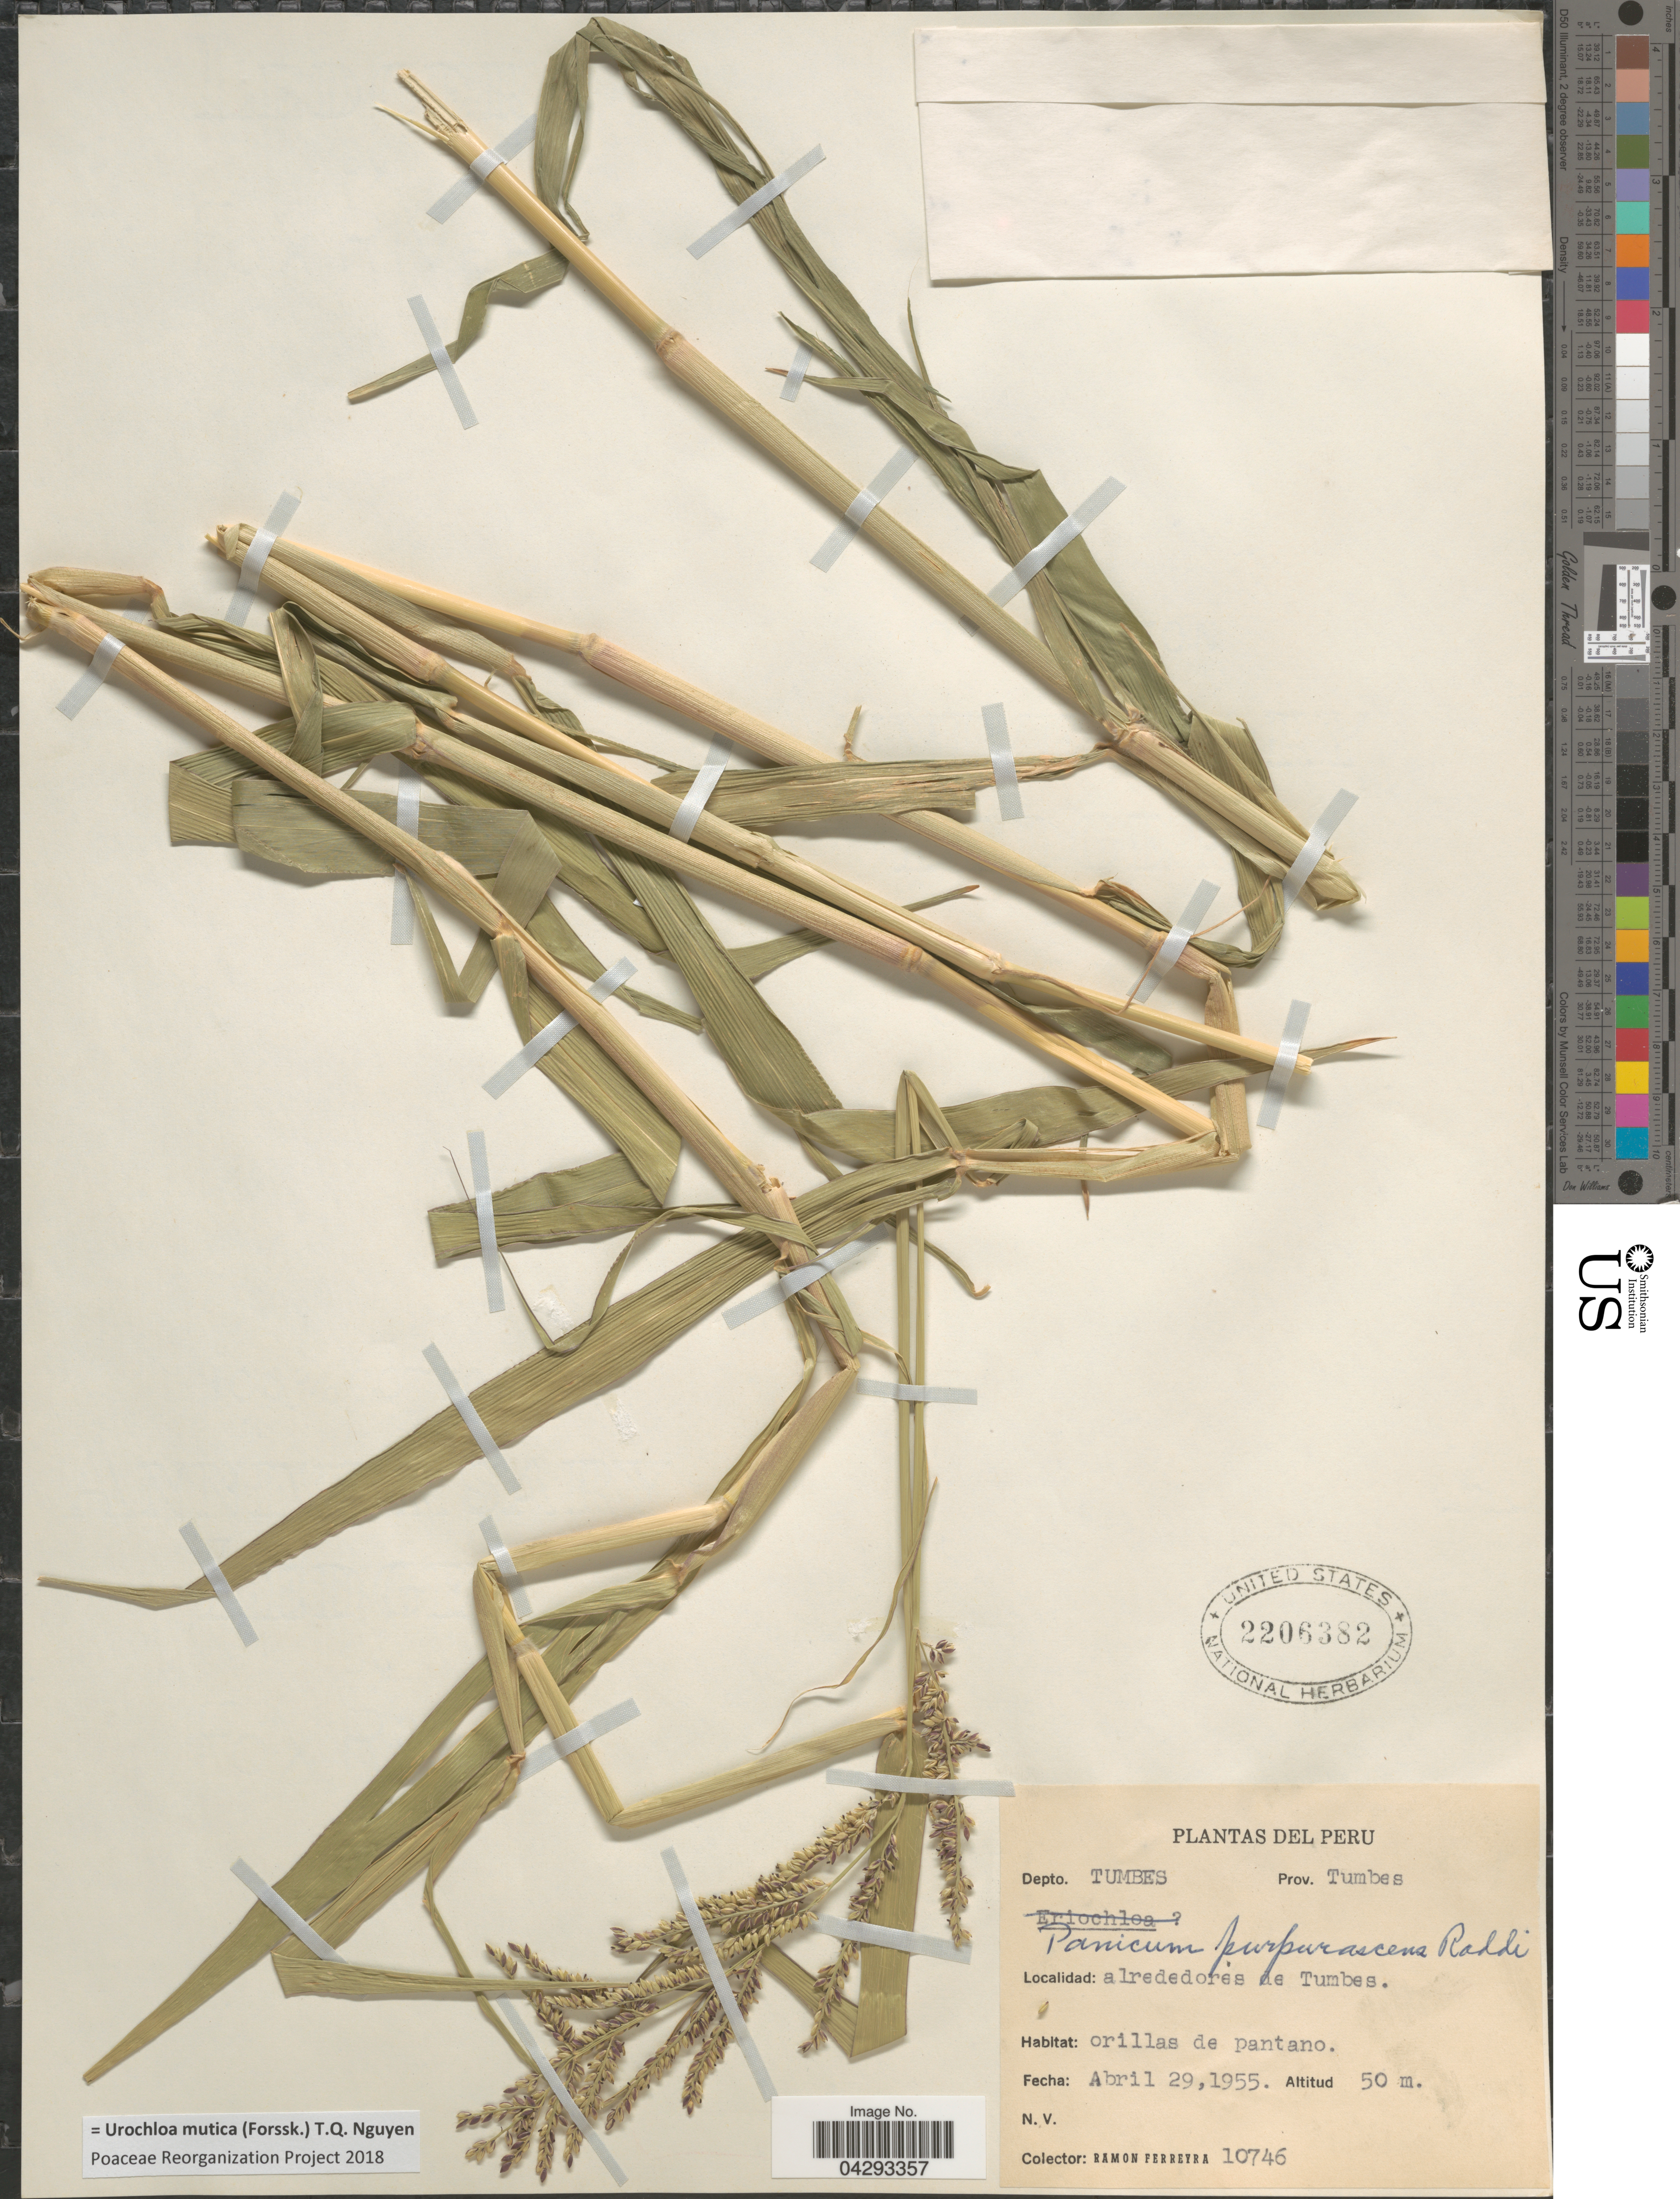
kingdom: Plantae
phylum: Tracheophyta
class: Liliopsida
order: Poales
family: Poaceae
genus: Urochloa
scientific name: Urochloa mutica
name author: (Forssk.) T.Q. Nguyen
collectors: R. A. Ferreyra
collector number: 10746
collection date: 1955-04-29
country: Peru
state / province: Tumbes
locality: Depto. Tumbes.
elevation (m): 50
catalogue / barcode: US 2206382